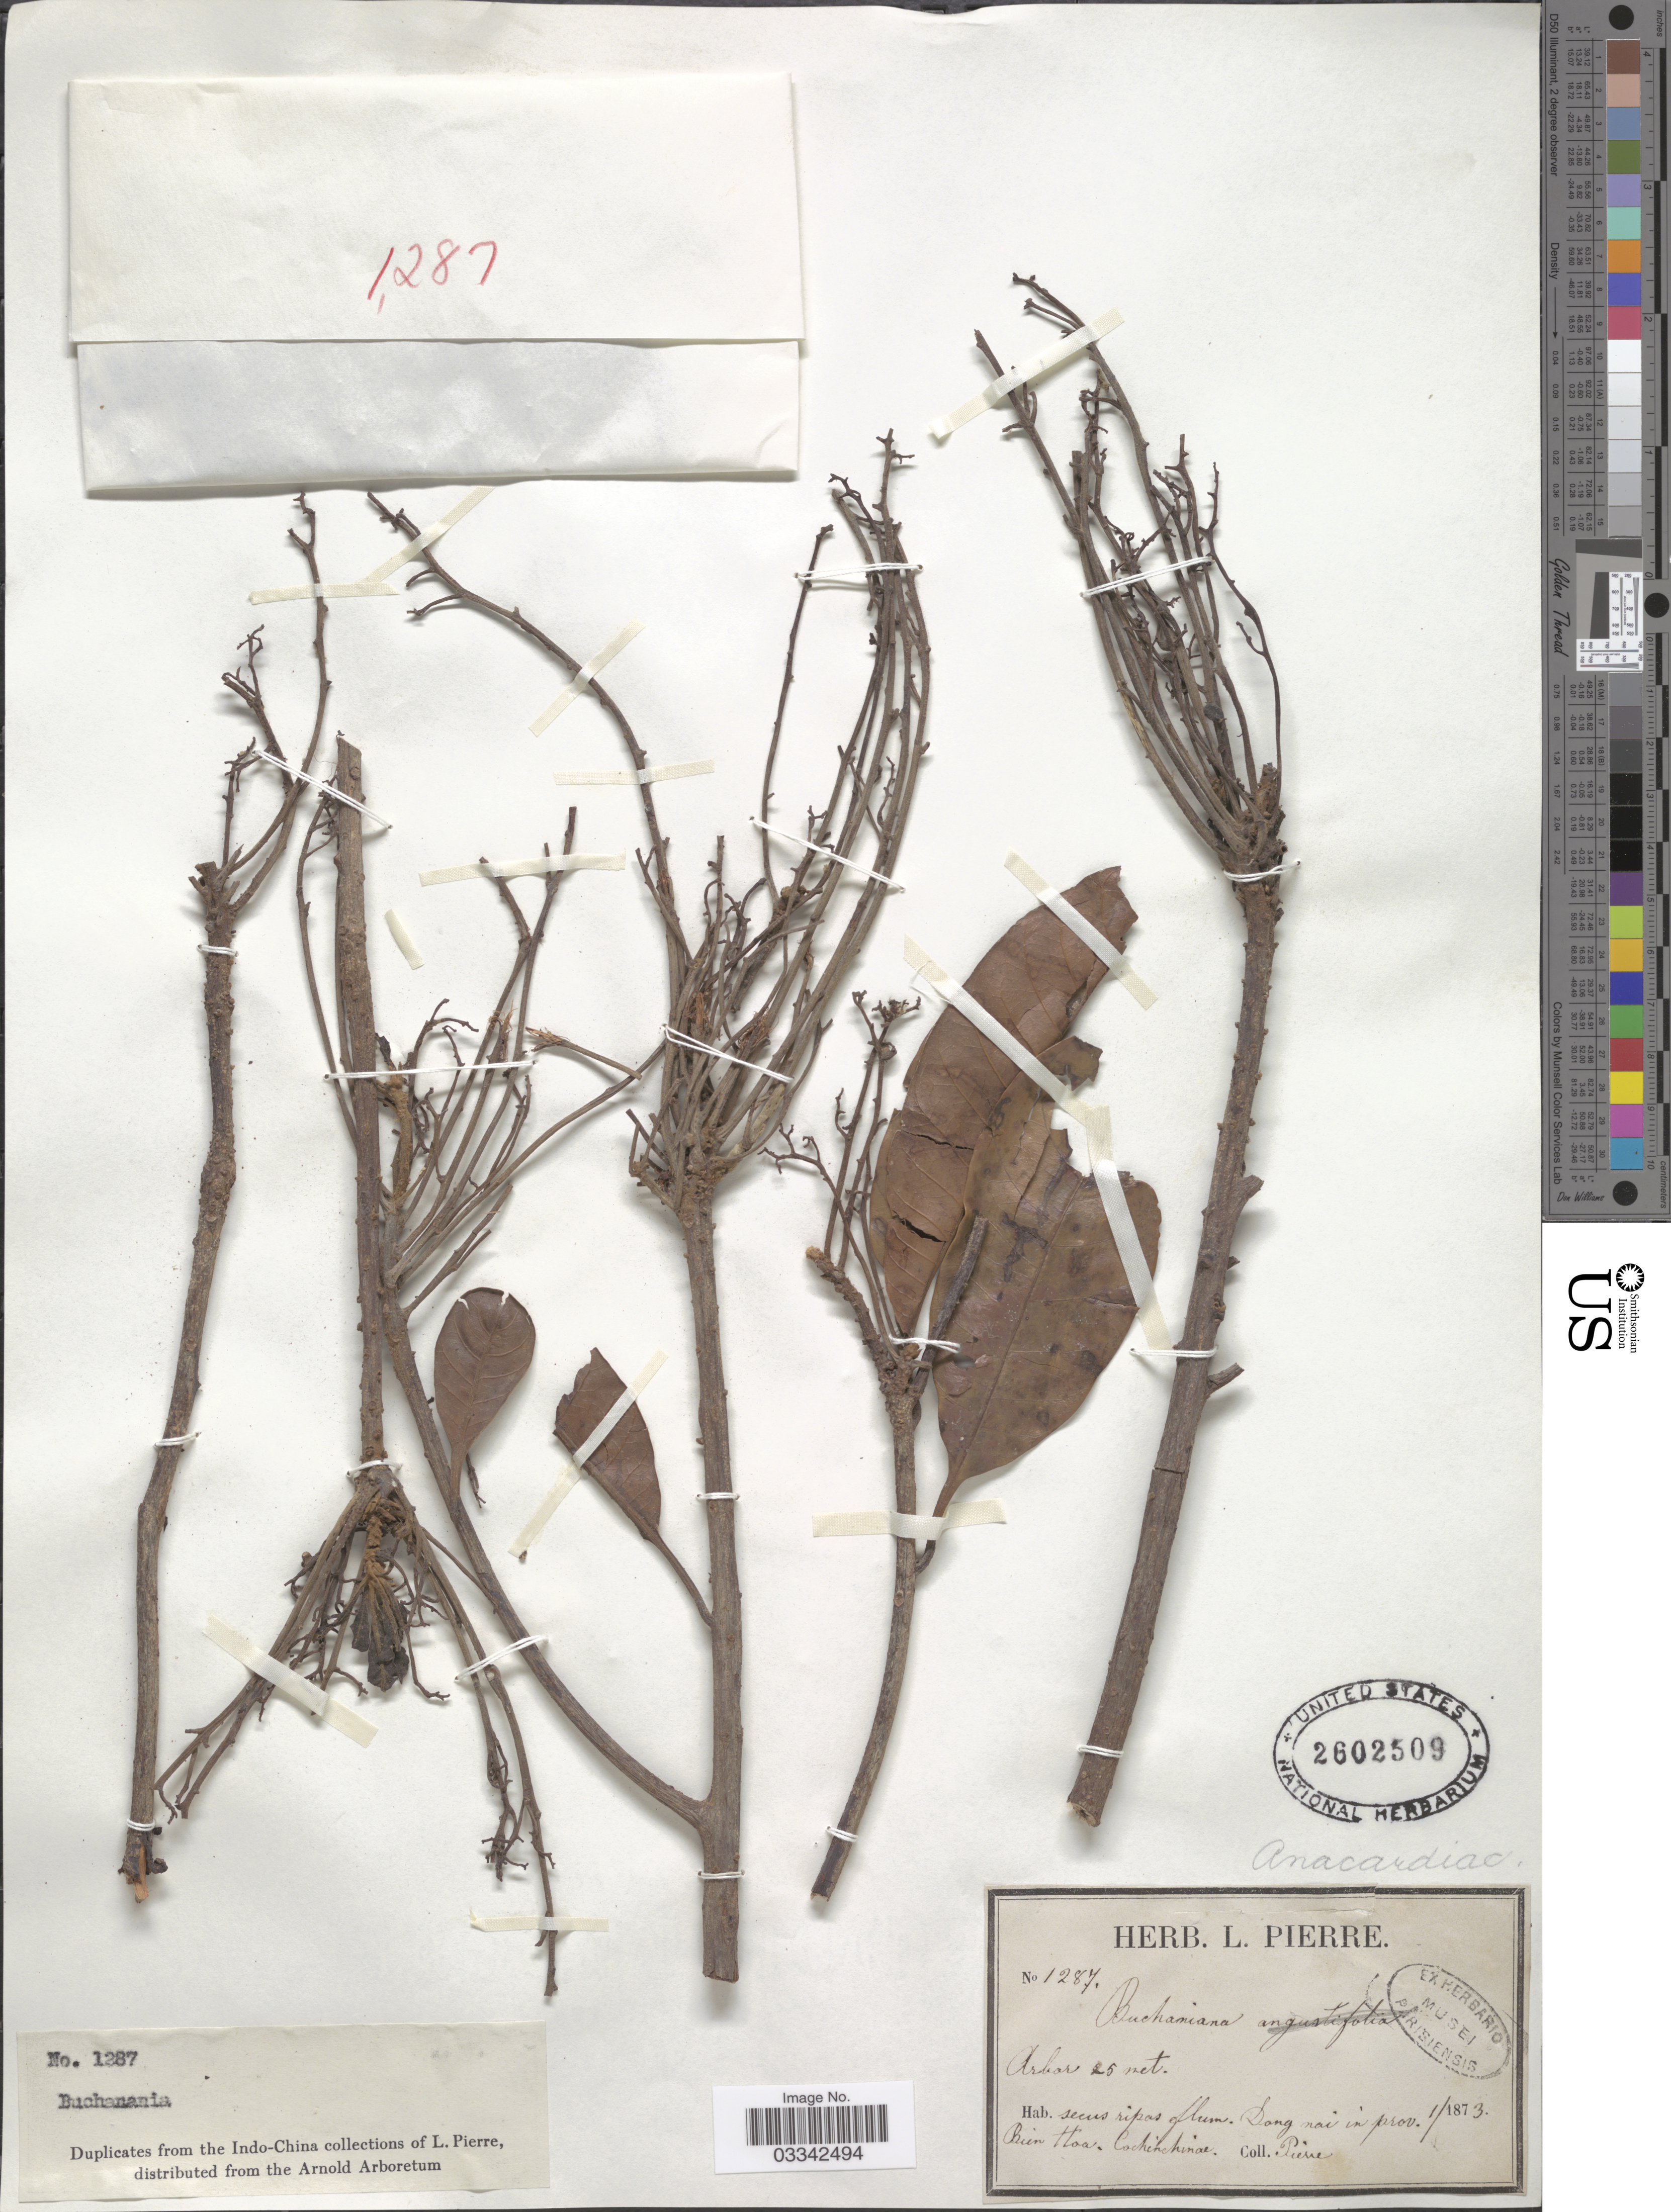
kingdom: Plantae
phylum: Tracheophyta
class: Magnoliopsida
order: Sapindales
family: Anacardiaceae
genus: Buchanania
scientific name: Buchanania sp.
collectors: L. Pierre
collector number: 1287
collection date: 1873-01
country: Vietnam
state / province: Dong Nai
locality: Indo-China. Bien Hoa. Cochinchinae.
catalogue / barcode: US 2602509